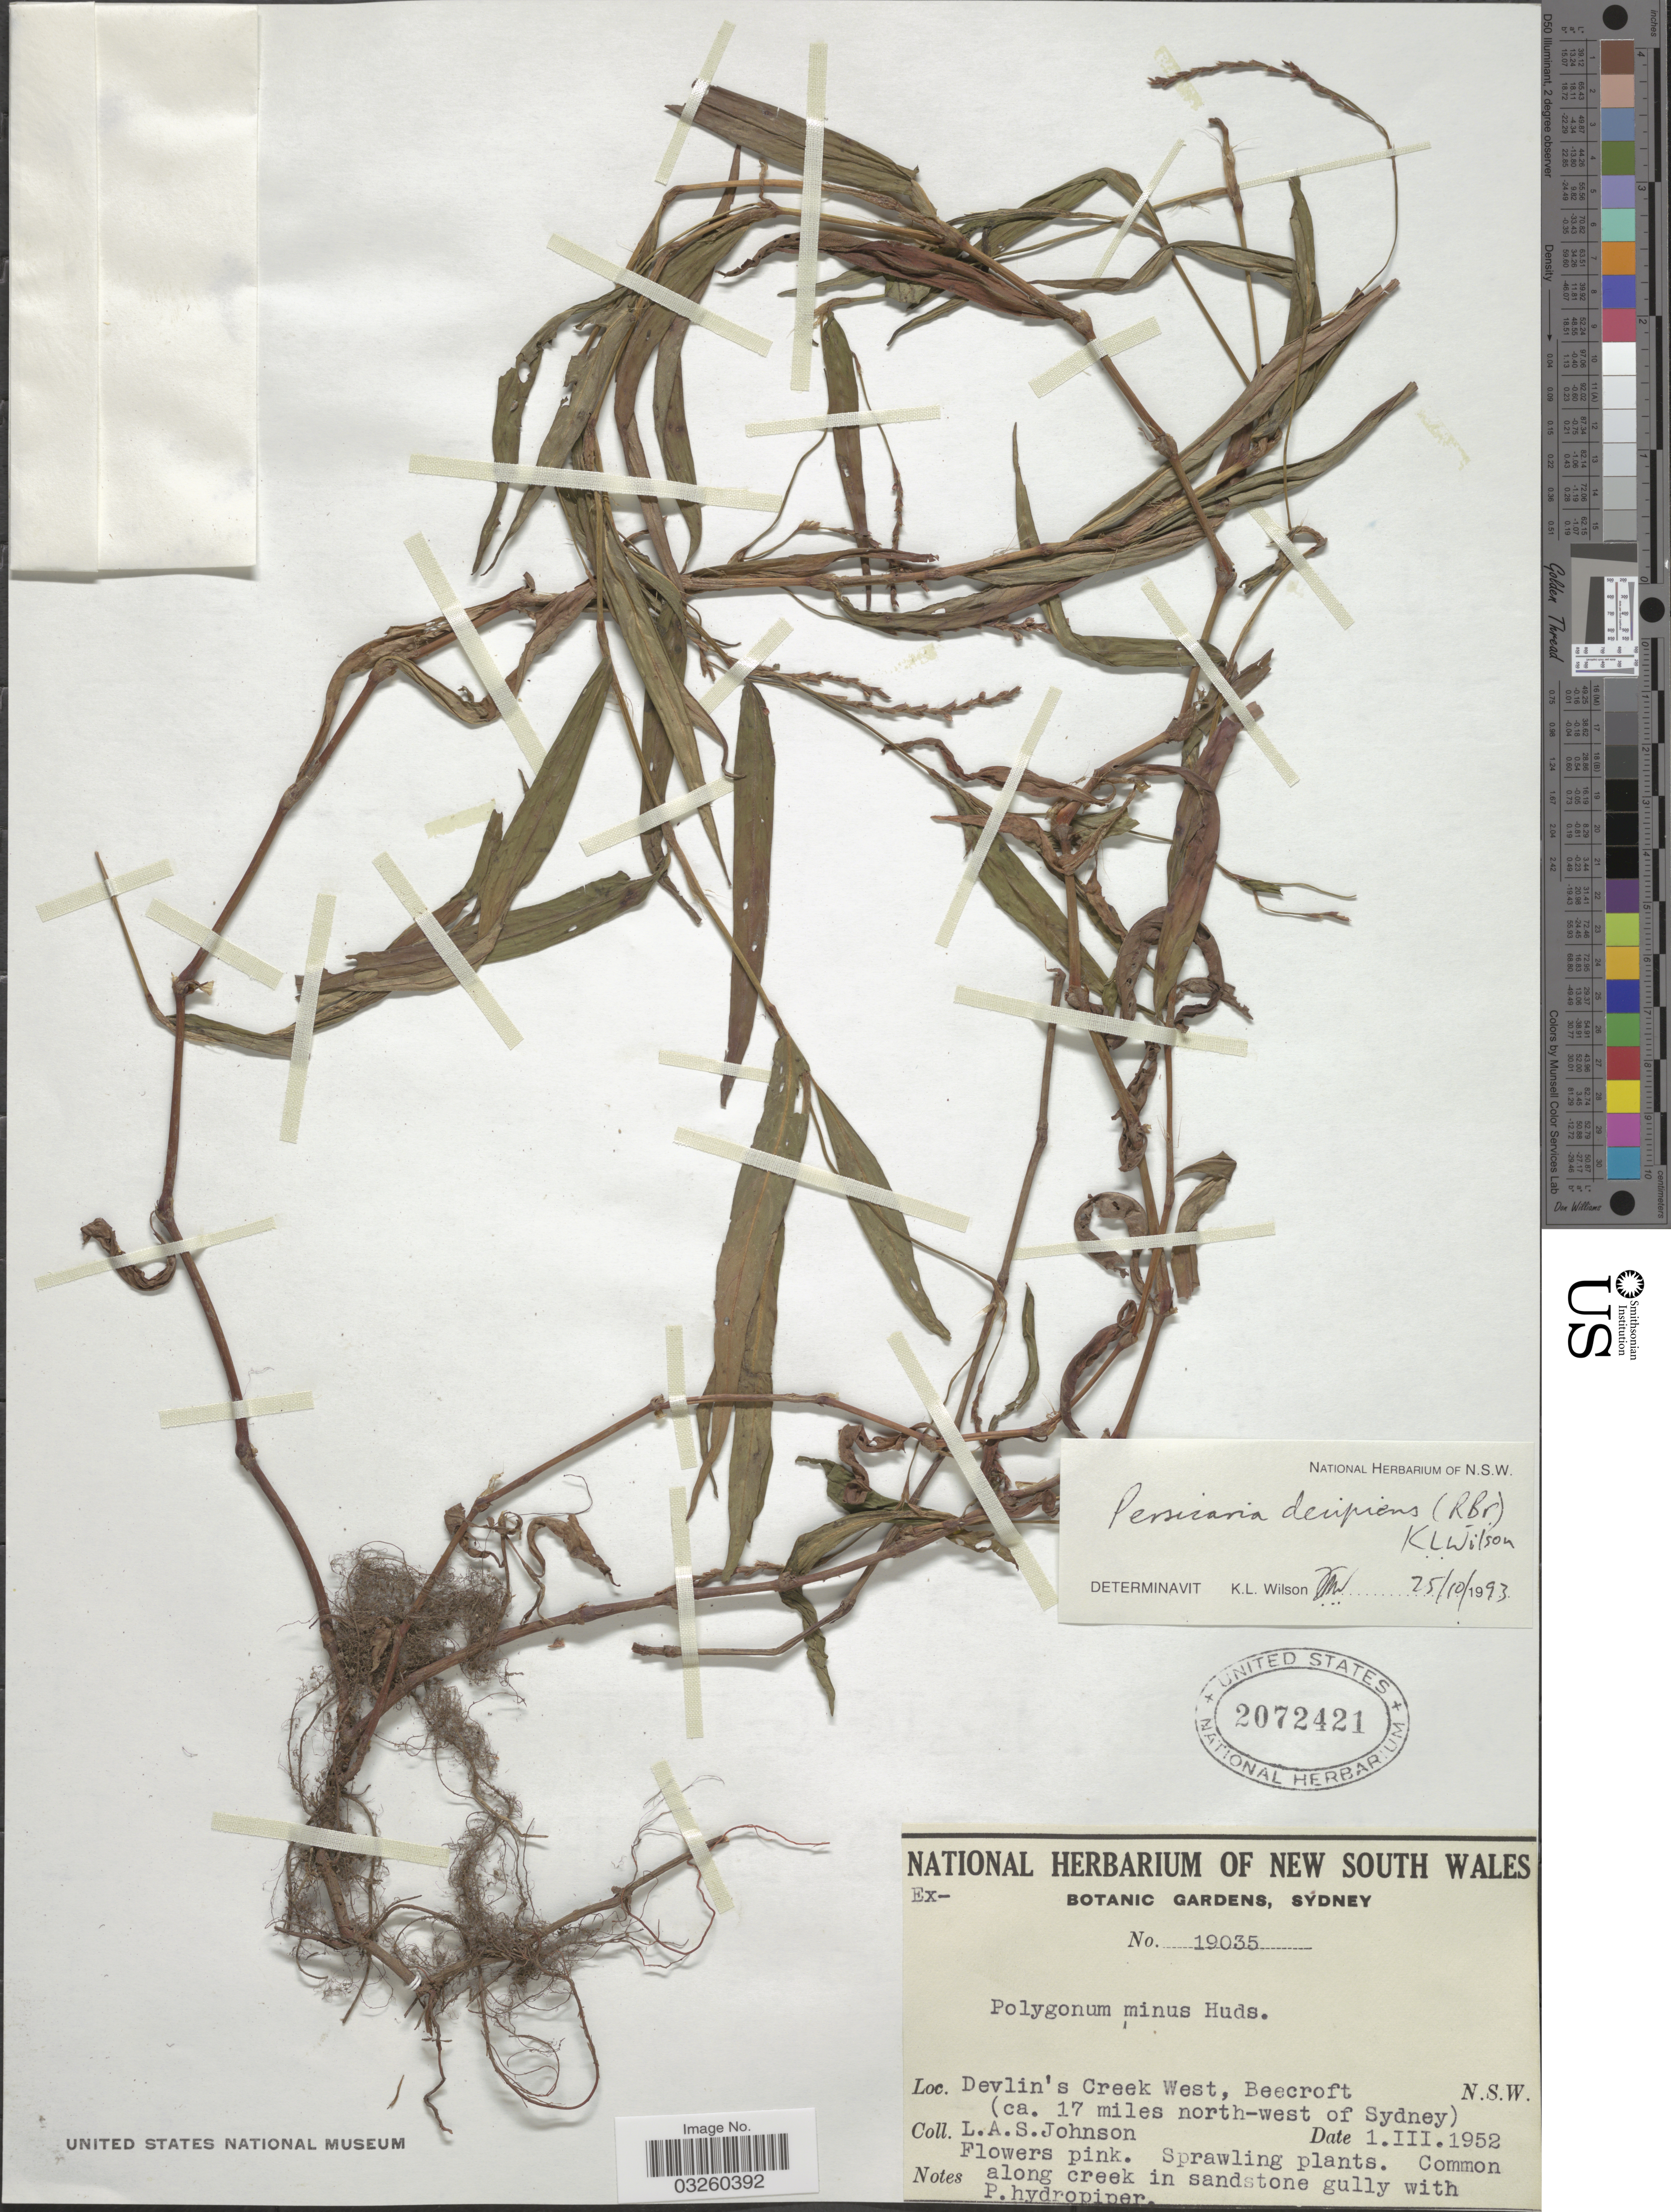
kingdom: Plantae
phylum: Tracheophyta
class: Magnoliopsida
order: Caryophyllales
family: Polygonaceae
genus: Persicaria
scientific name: Persicaria decipiens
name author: (R. Br.) K.L. Wilson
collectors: L. A. S. Johnson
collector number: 19035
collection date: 1952-03-01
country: Australia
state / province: New South Wales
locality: Devlin's Creek West, Beecroft (ca. 17 miles north-west of Sydney).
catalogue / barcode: US 2072421